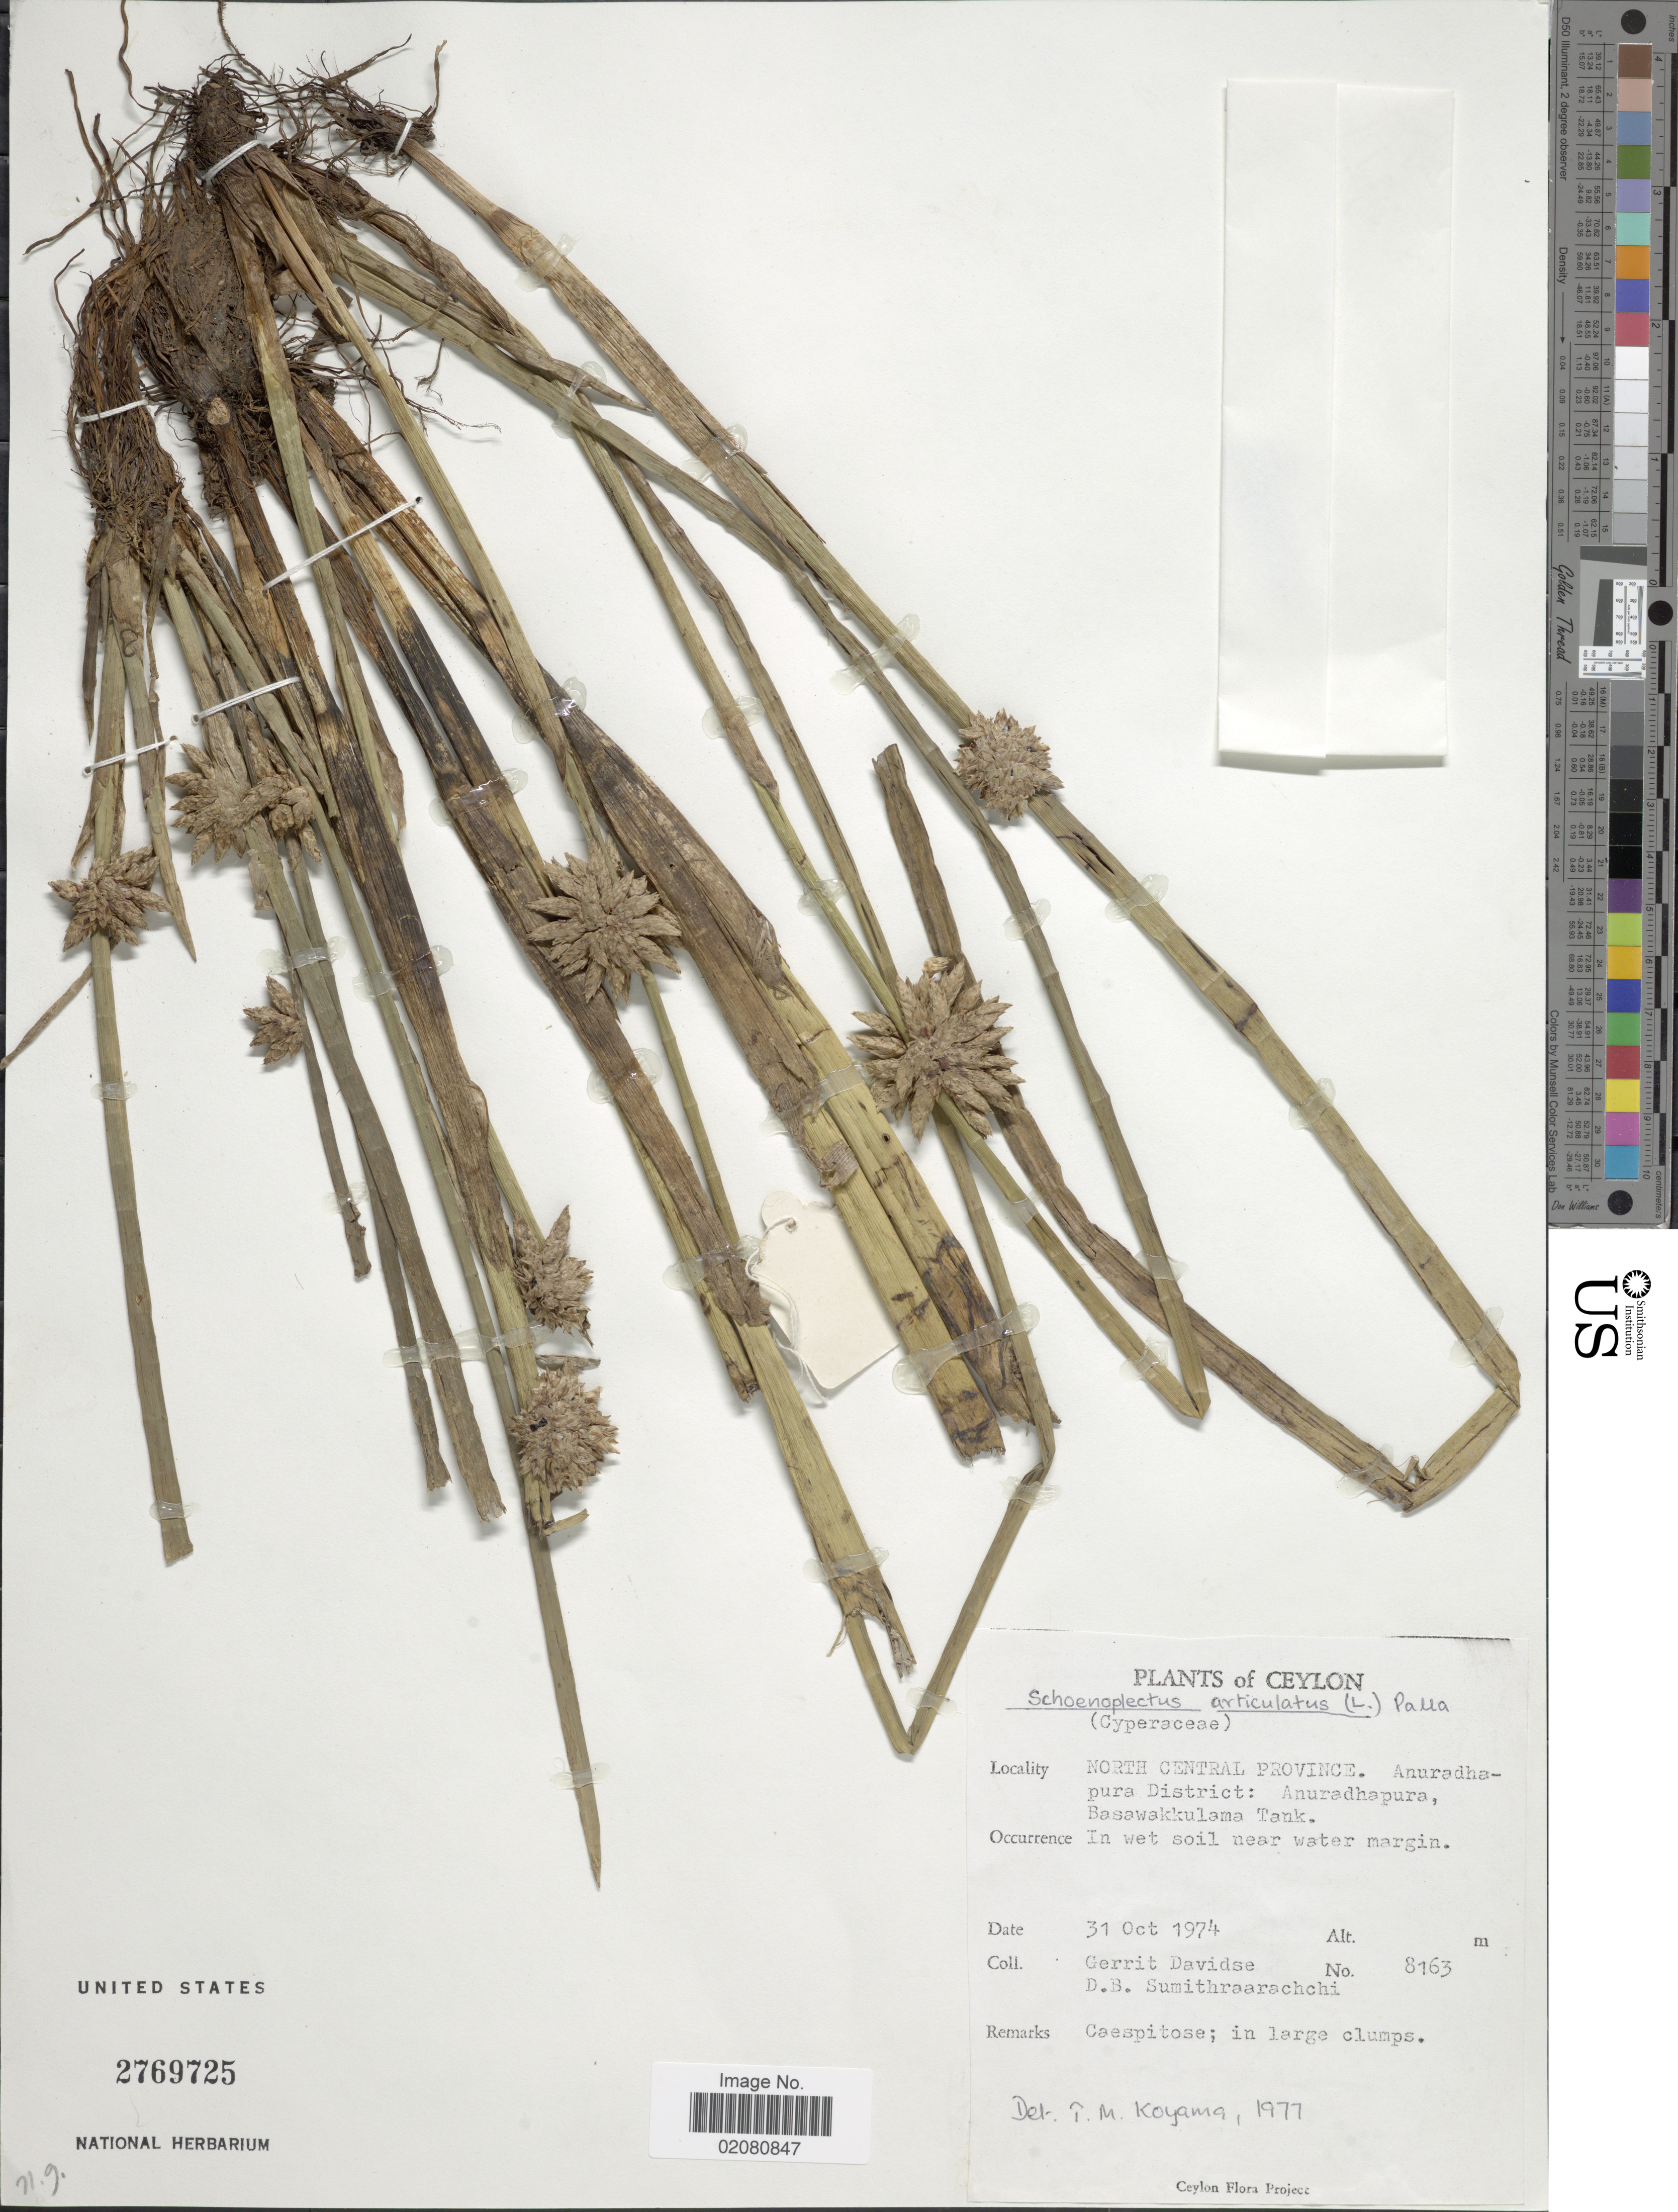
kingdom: Plantae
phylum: Tracheophyta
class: Liliopsida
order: Poales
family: Cyperaceae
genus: Schoenoplectus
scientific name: Schoenoplectus articulatus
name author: (L.) Palla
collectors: G. Davidse & D. B. Sumithraarachchi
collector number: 8163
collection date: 1974-10-31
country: Sri Lanka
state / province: North Central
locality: Ceylon. North Central Province. Anuradhapura District: Anuradhapura, Basawakkulama Tank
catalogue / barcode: US 2769725